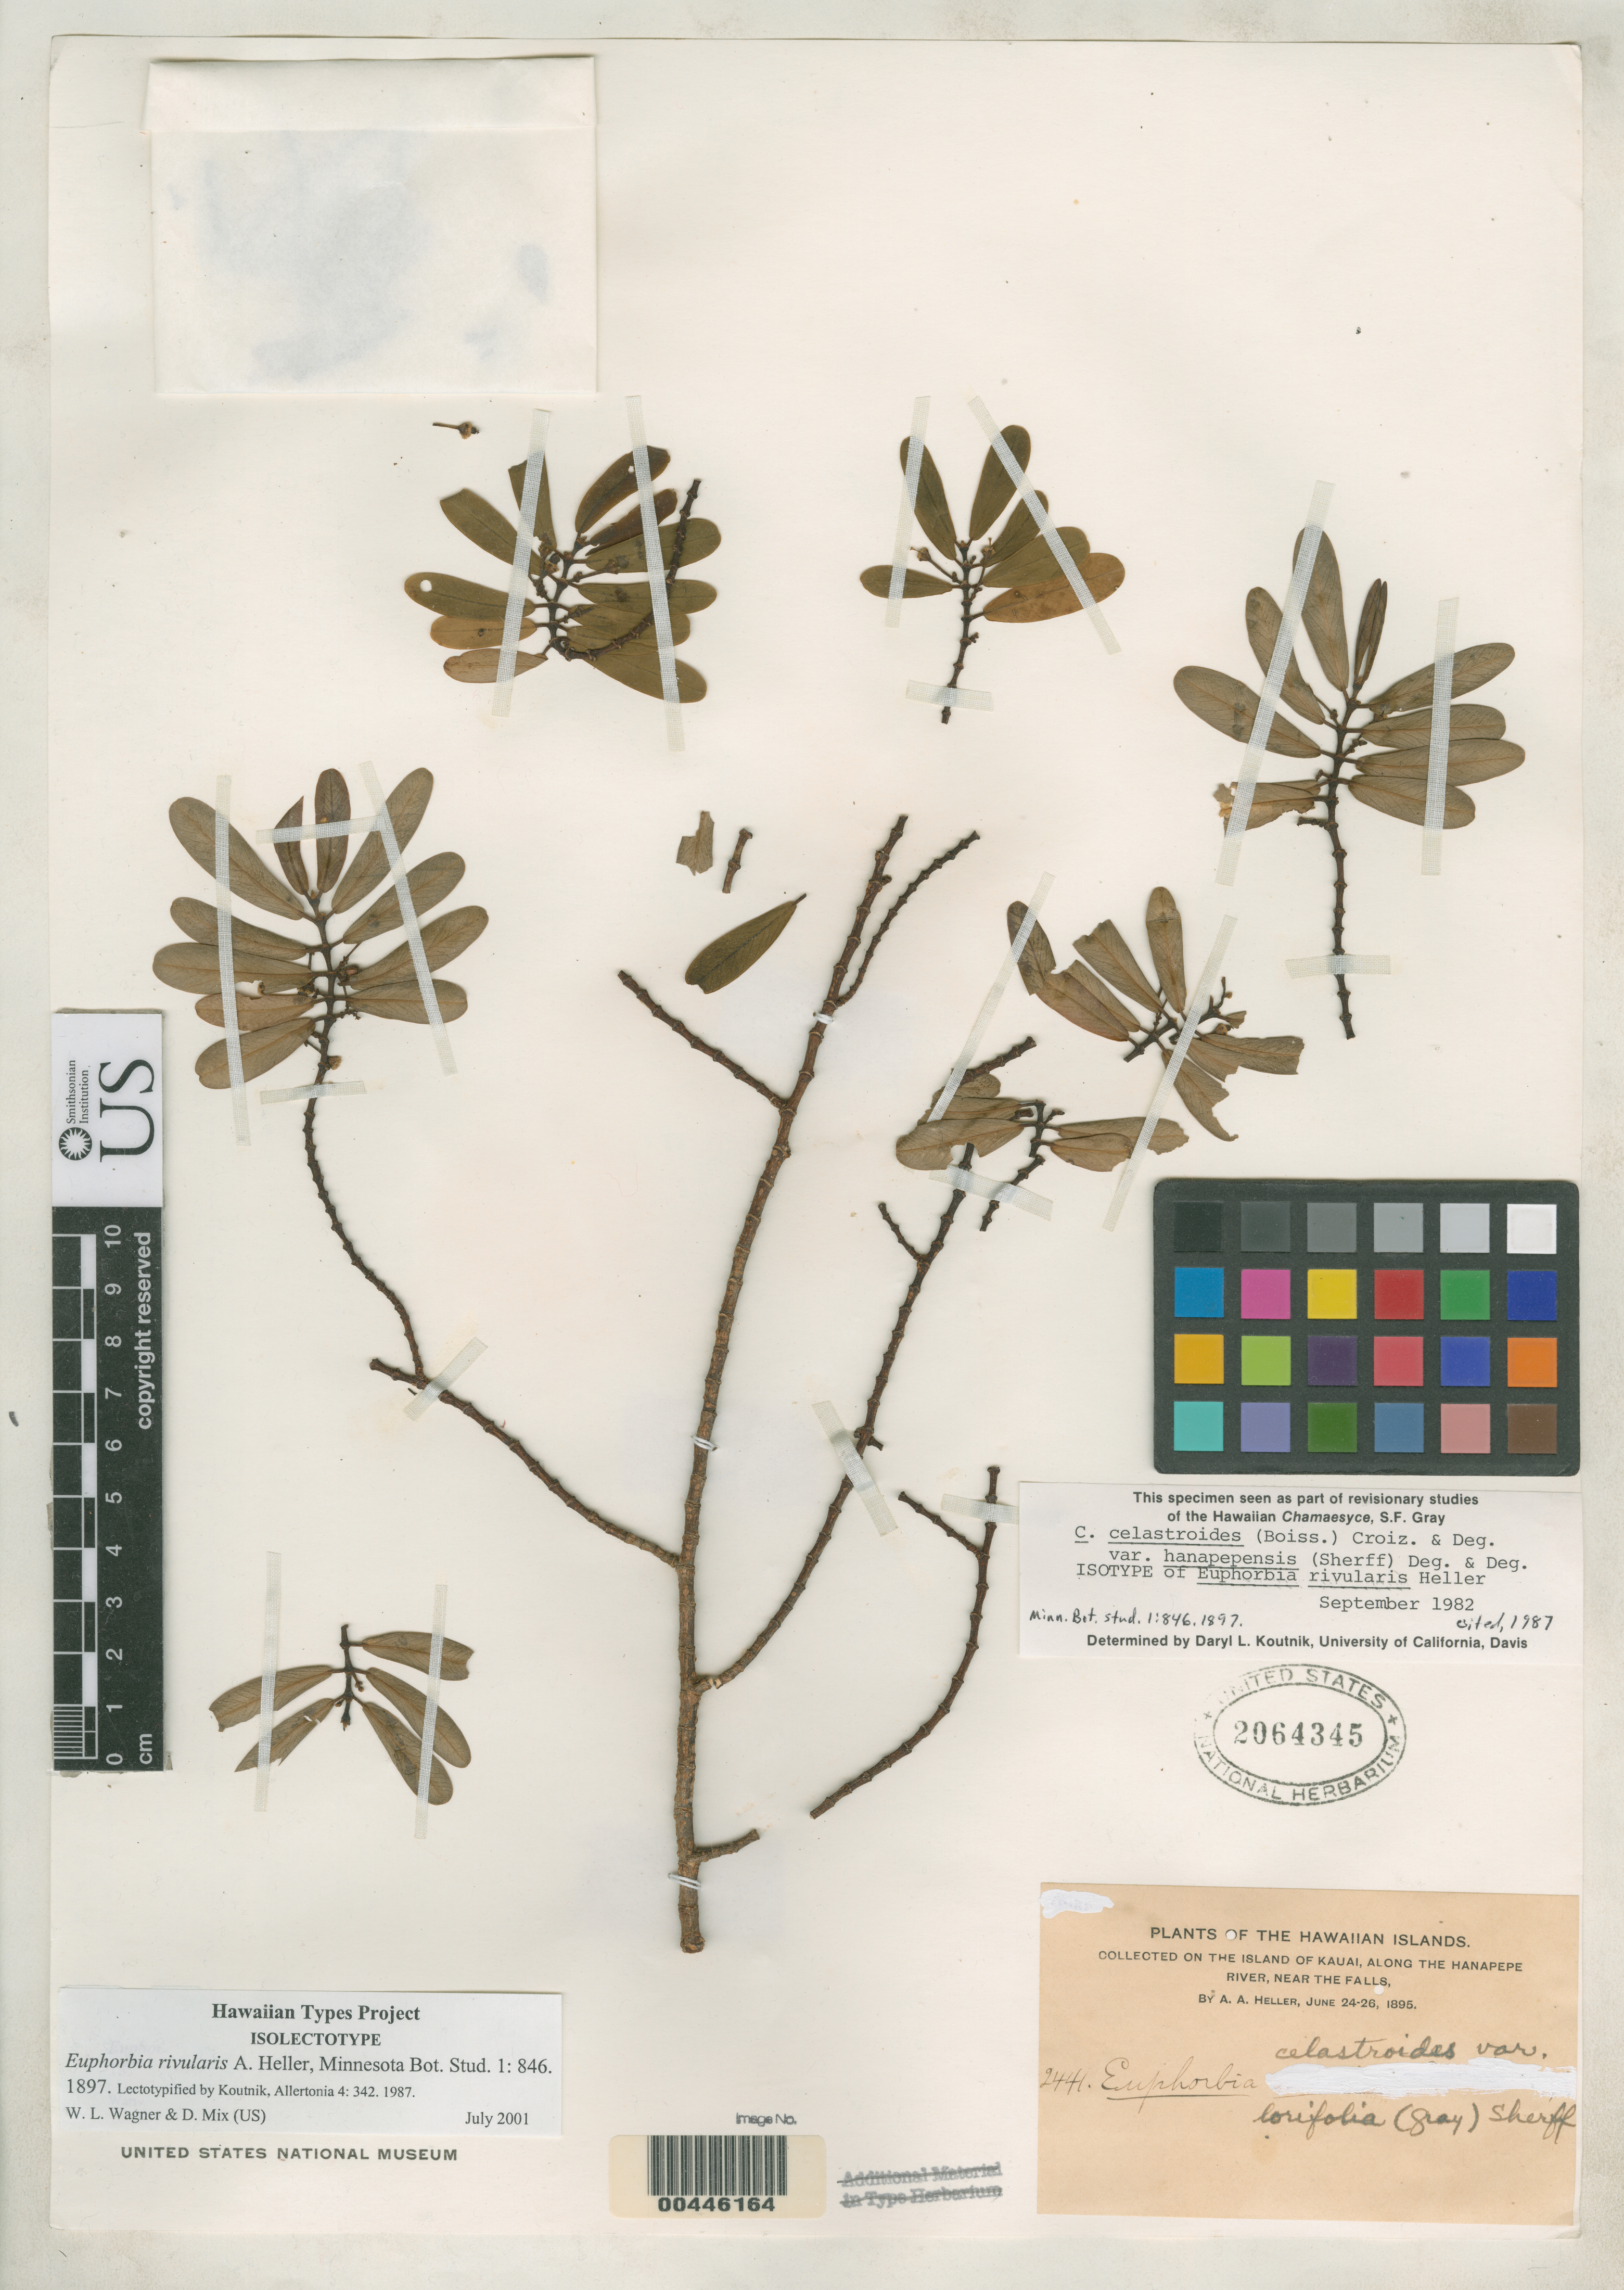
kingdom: Plantae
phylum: Tracheophyta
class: Magnoliopsida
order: Malpighiales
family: Euphorbiaceae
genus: Euphorbia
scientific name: Euphorbia rivularis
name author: A. Heller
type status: Isolectotype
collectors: A. A. Heller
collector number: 2441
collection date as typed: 24 Jun 1895 to 26 Jun 1895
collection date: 1895-06-24/1895-06-26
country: United States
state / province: Hawaii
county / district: Kauai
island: Kaua'i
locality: Along Hanapepe River, near the falls.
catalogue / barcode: US 2064345